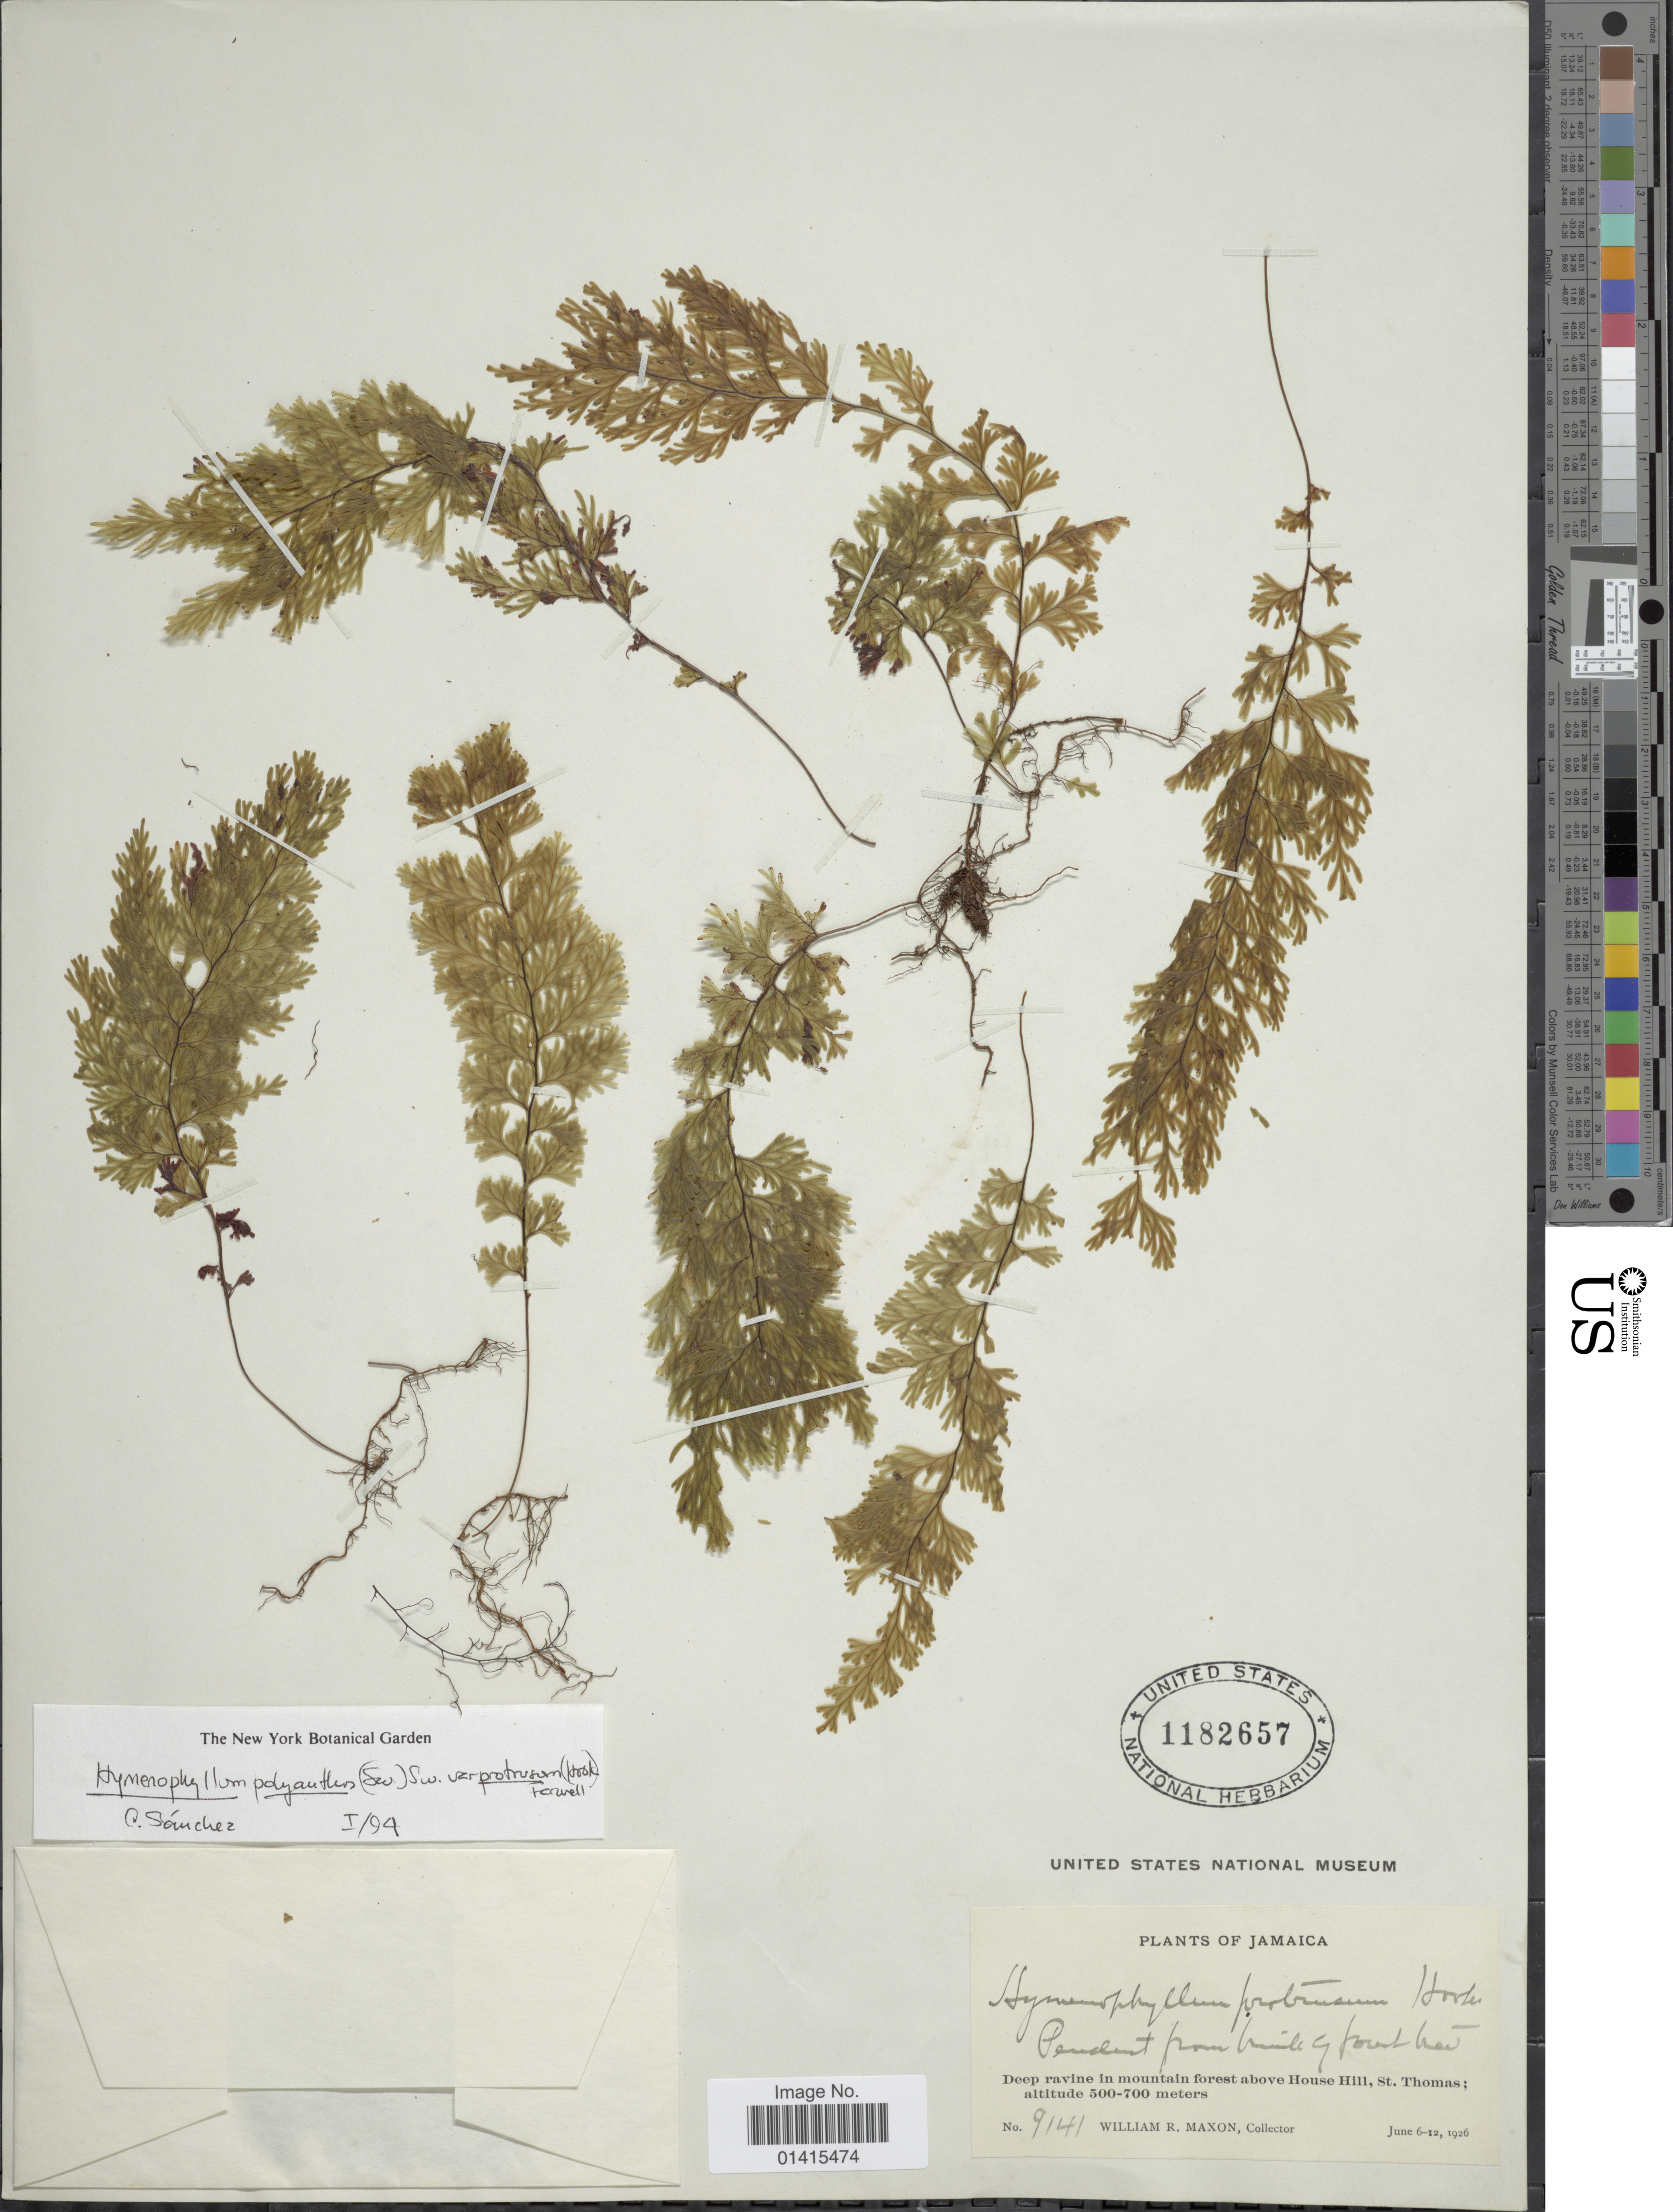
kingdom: Plantae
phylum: Tracheophyta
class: Polypodiopsida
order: Hymenophyllales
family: Hymenophyllaceae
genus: Hymenophyllum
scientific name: Hymenophyllum polyanthos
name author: (Sw.) Sw.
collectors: W. R. Maxon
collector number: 9141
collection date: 1926-06-06/1926-06-12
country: Jamaica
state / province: Saint Thomas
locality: Deep ravine in mountain forest above House Hill, St. Thomas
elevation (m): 500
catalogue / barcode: US 1182657